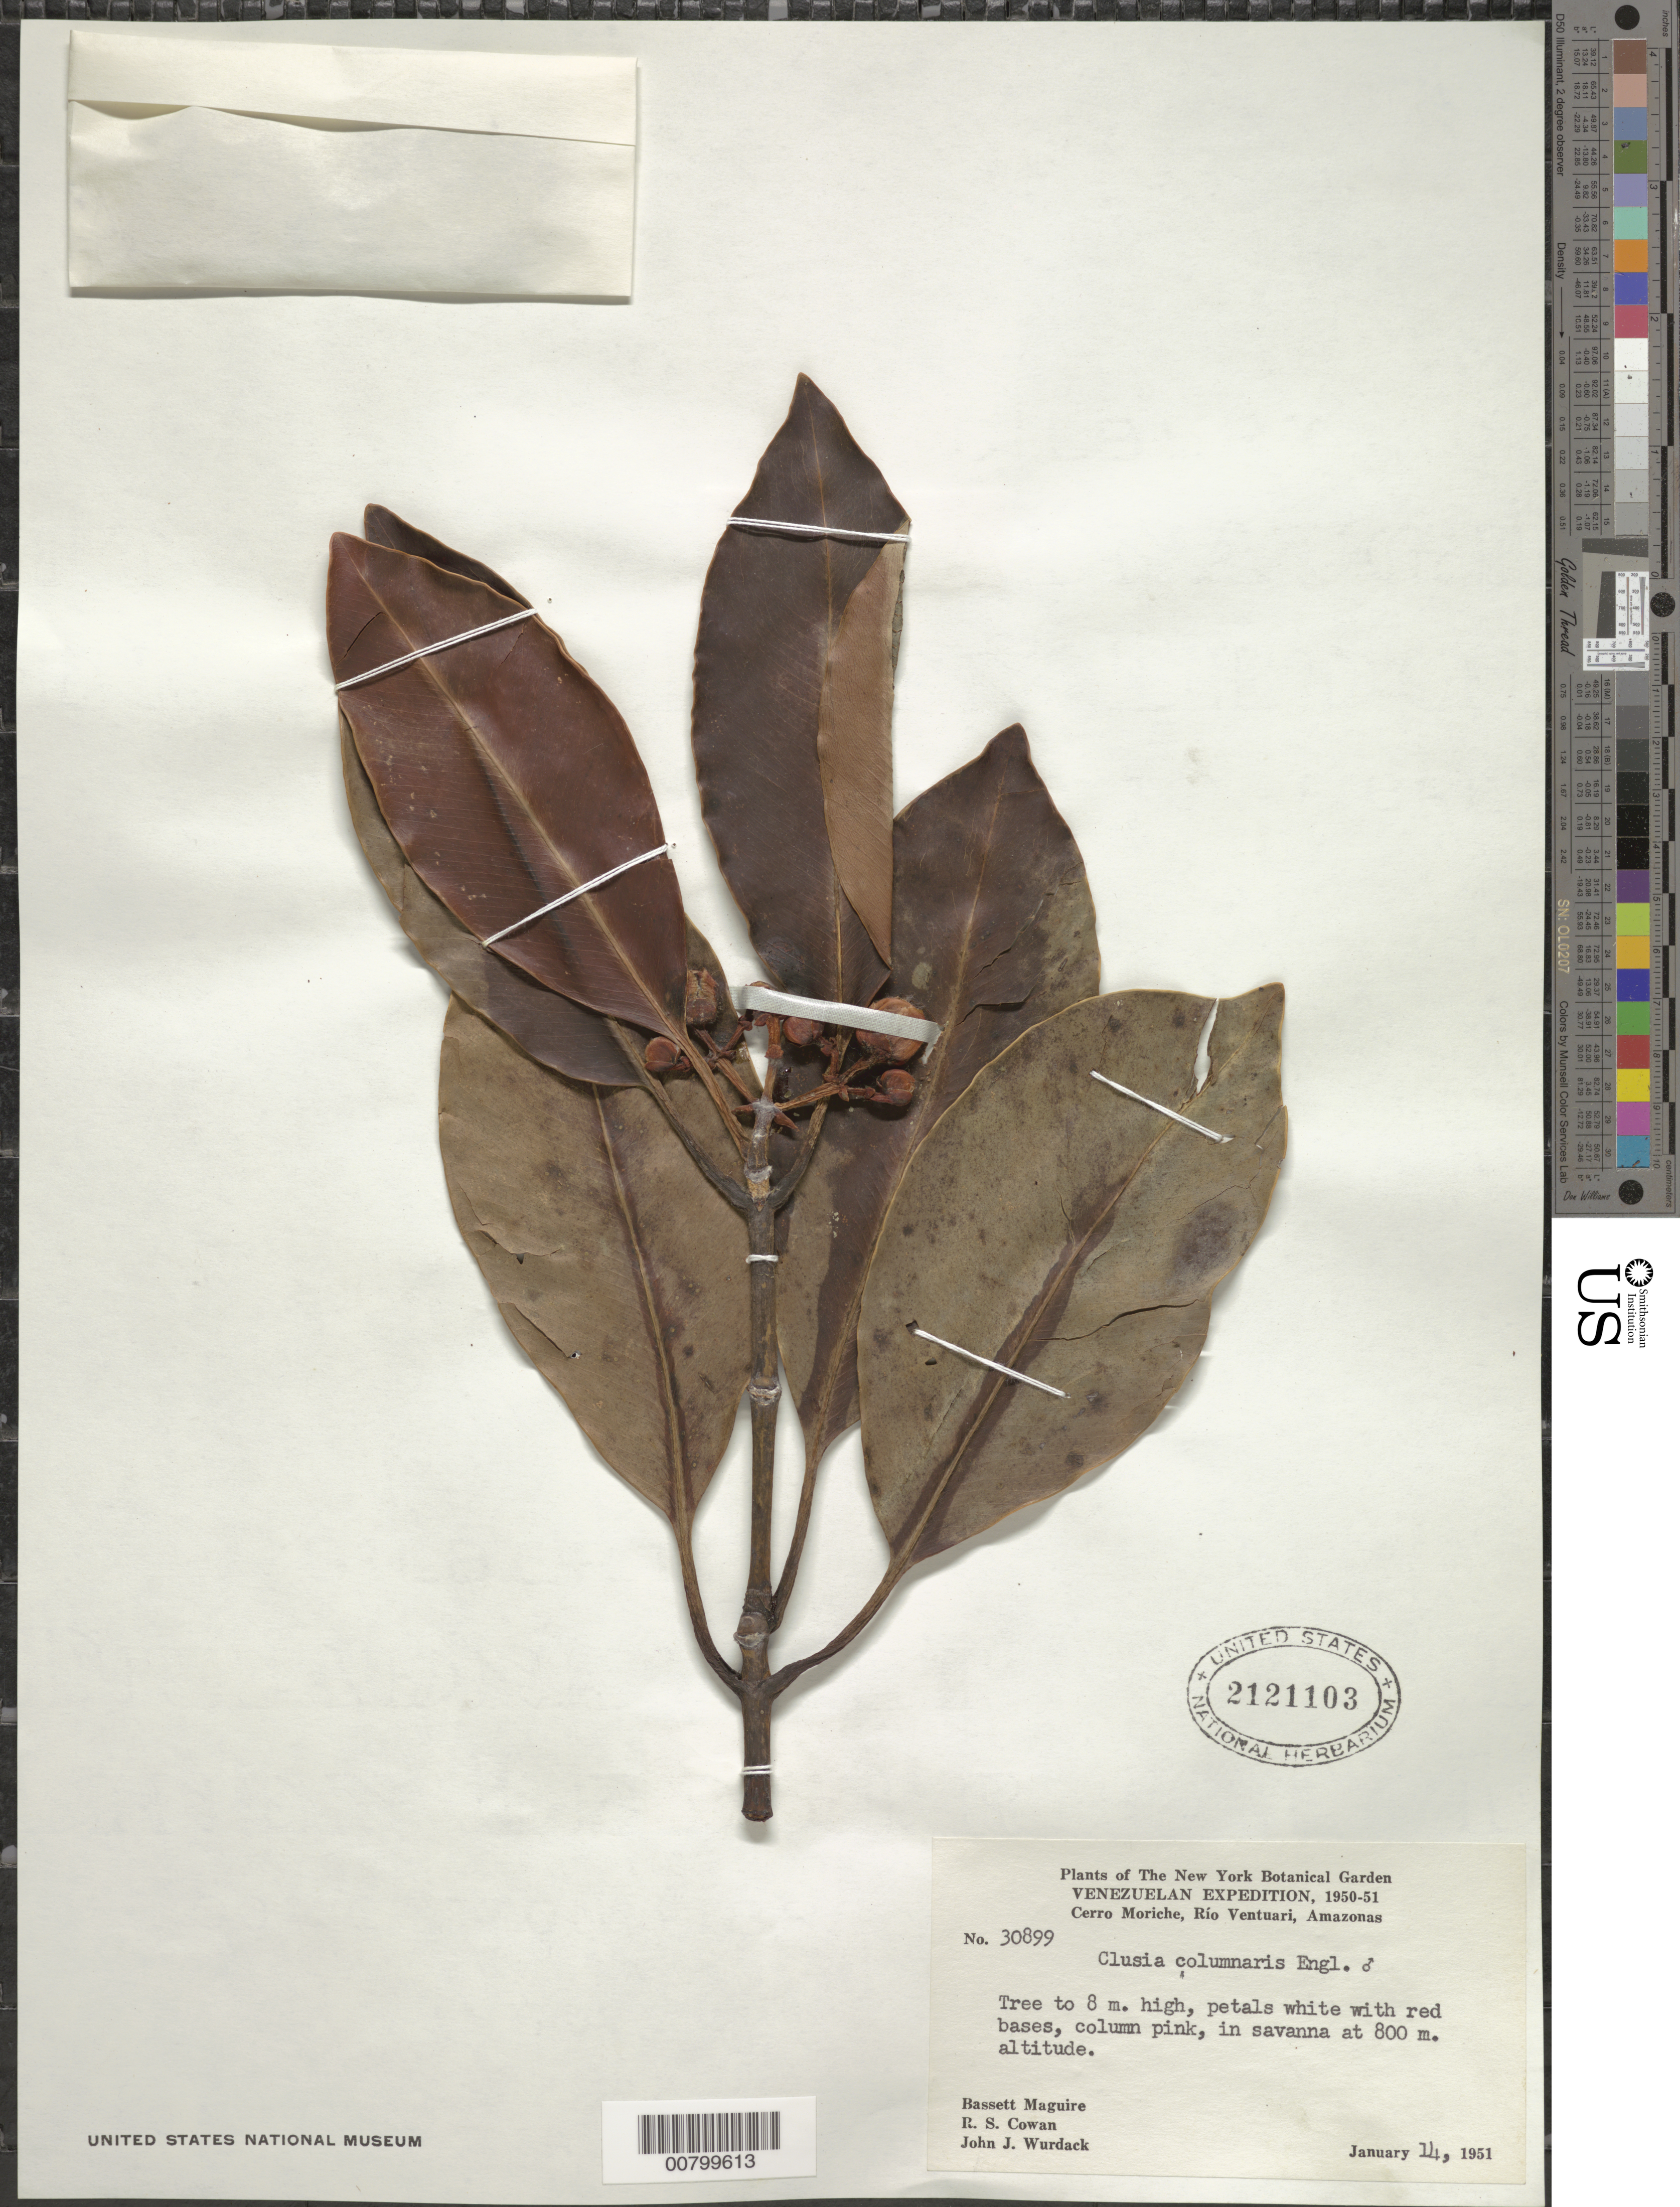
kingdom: Plantae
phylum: Tracheophyta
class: Magnoliopsida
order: Malpighiales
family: Clusiaceae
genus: Clusia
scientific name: Clusia columnaris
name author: Engl.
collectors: B. Maguire, R. S. Cowan & J. J. Wurdack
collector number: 30899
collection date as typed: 14-Jan-51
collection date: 1951-01-14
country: Venezuela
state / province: Amazonas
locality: Cerro Moriche, Río Ventuari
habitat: Savanna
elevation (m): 800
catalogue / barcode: US 2121103